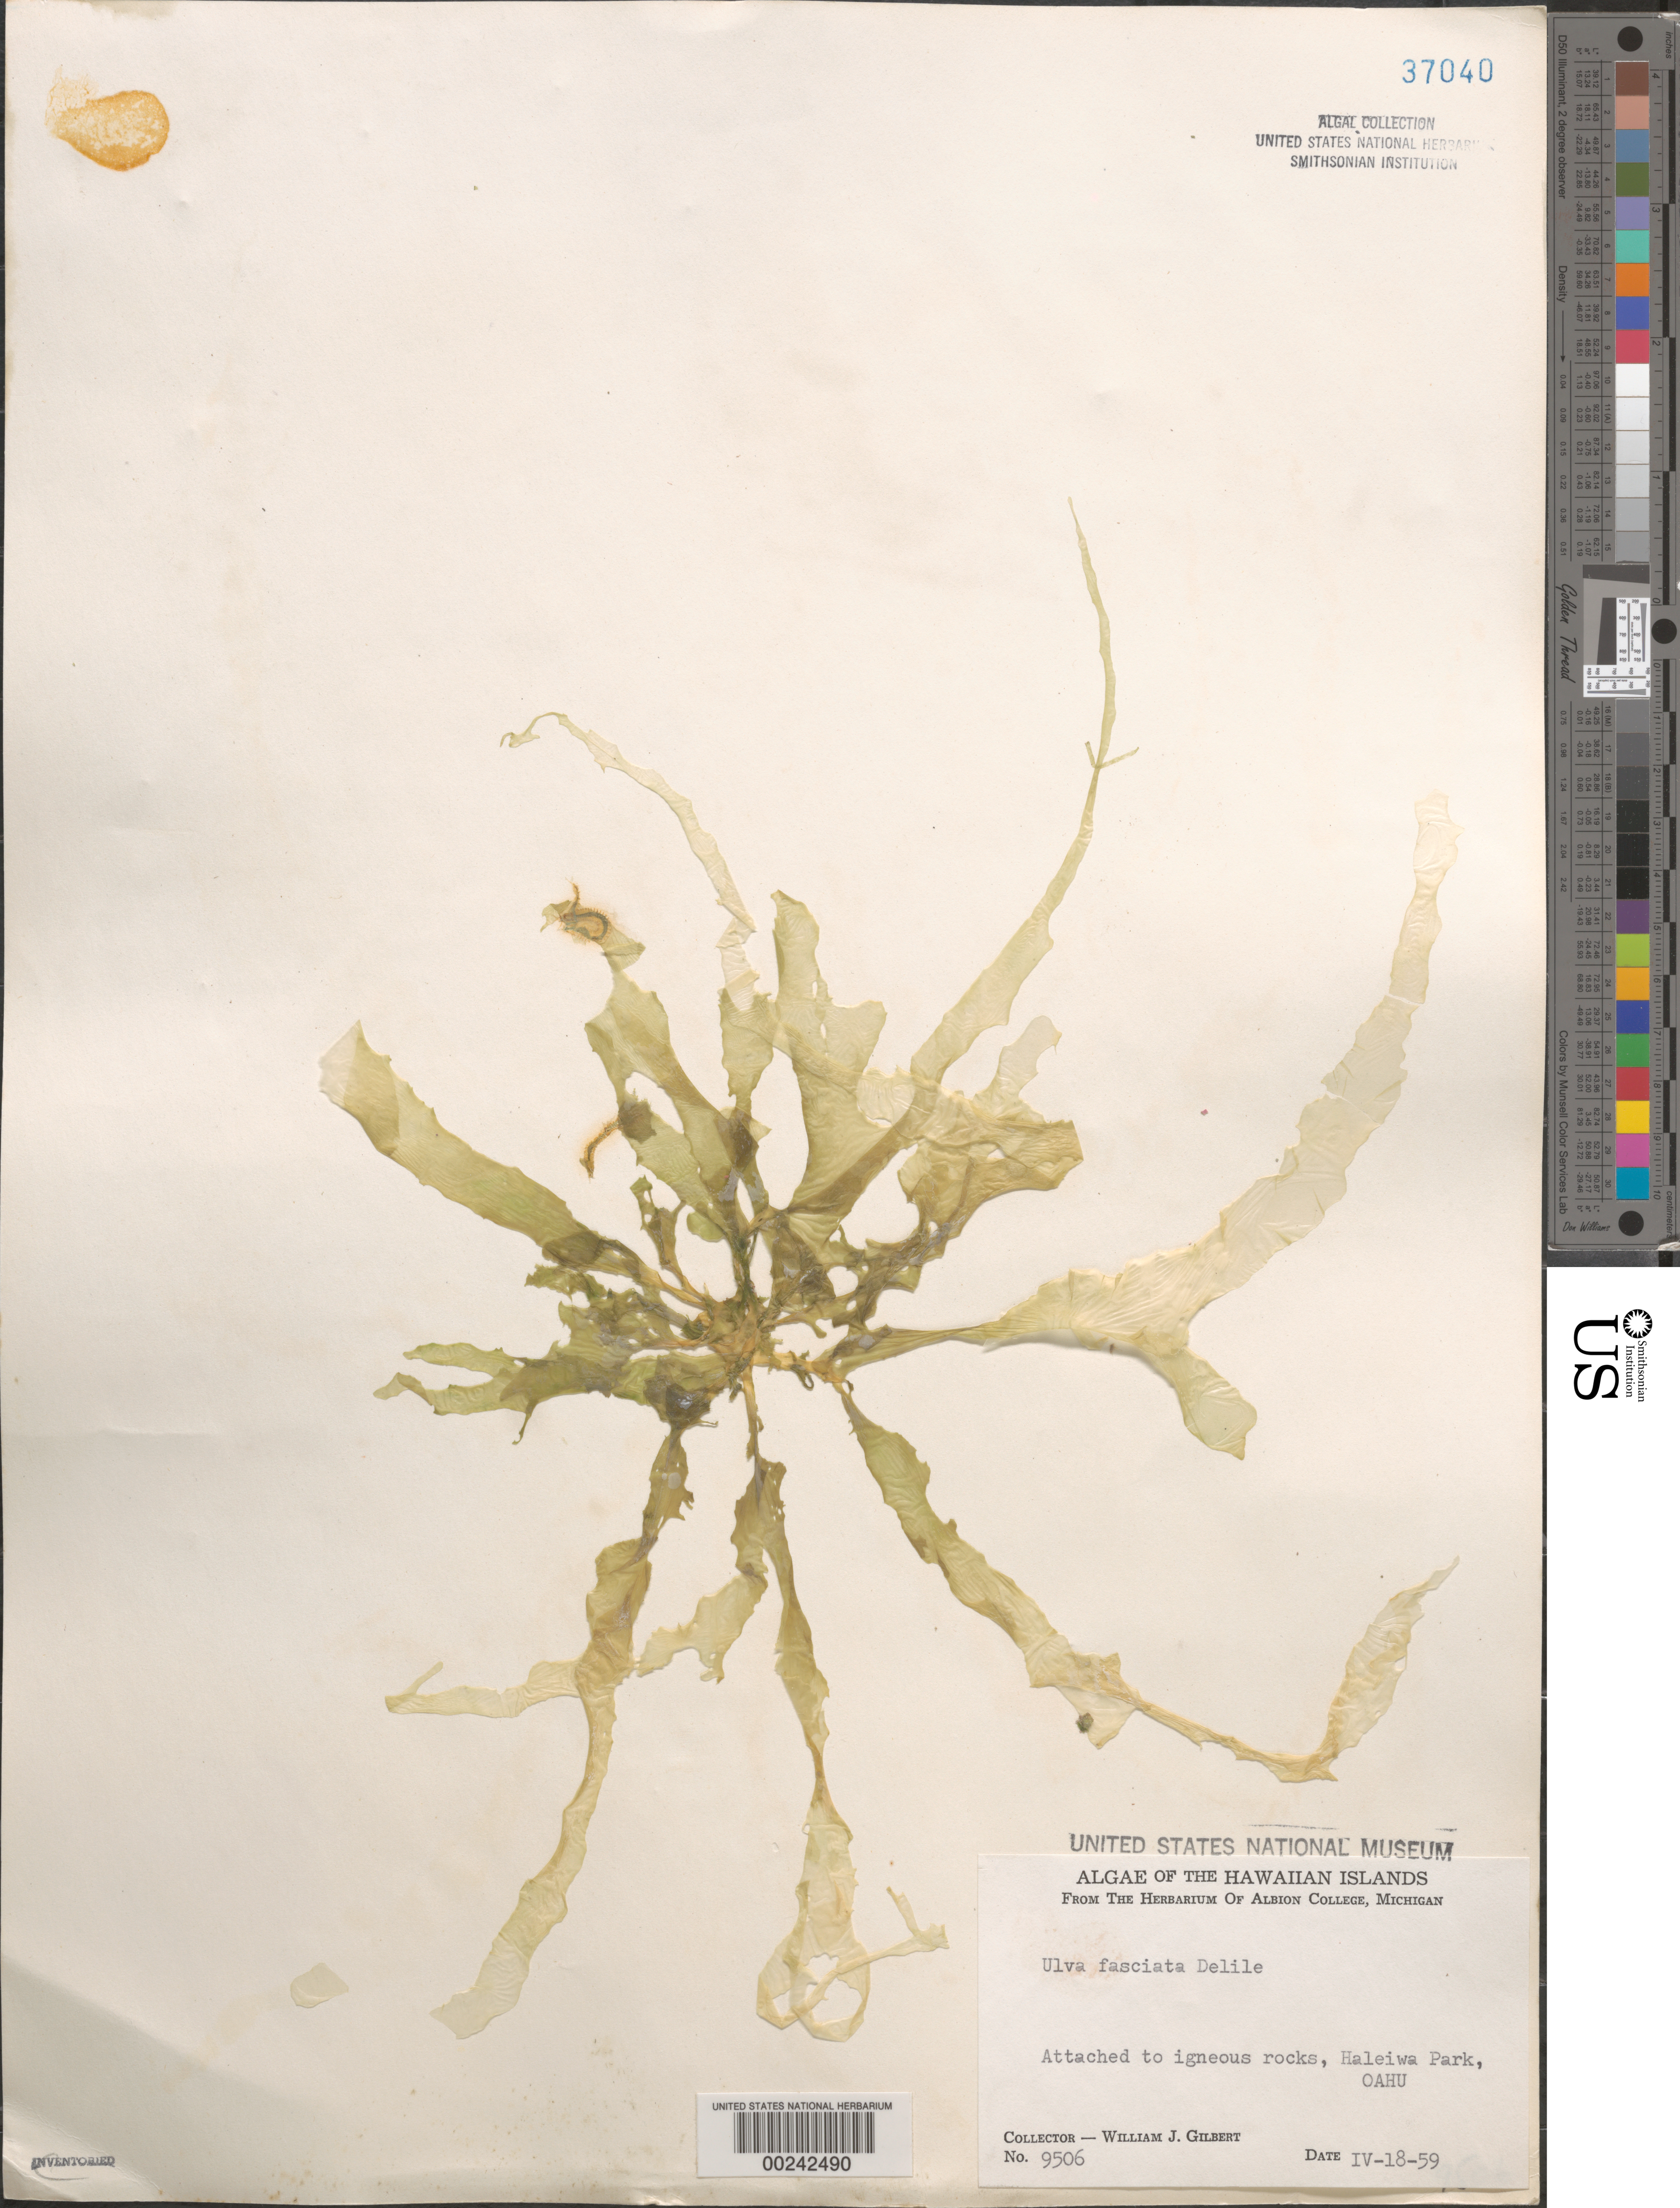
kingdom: Plantae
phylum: Chlorophyta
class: Ulvophyceae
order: Ulvales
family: Ulvaceae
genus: Ulva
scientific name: Ulva lactuca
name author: L.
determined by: Algae name updating Project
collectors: W. J. Gilbert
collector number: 9506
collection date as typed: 18 Apr 1959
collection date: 1959-04-18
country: United States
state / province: Hawaii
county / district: Honolulu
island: Oahu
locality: Haleiwa Park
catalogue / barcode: US 37040